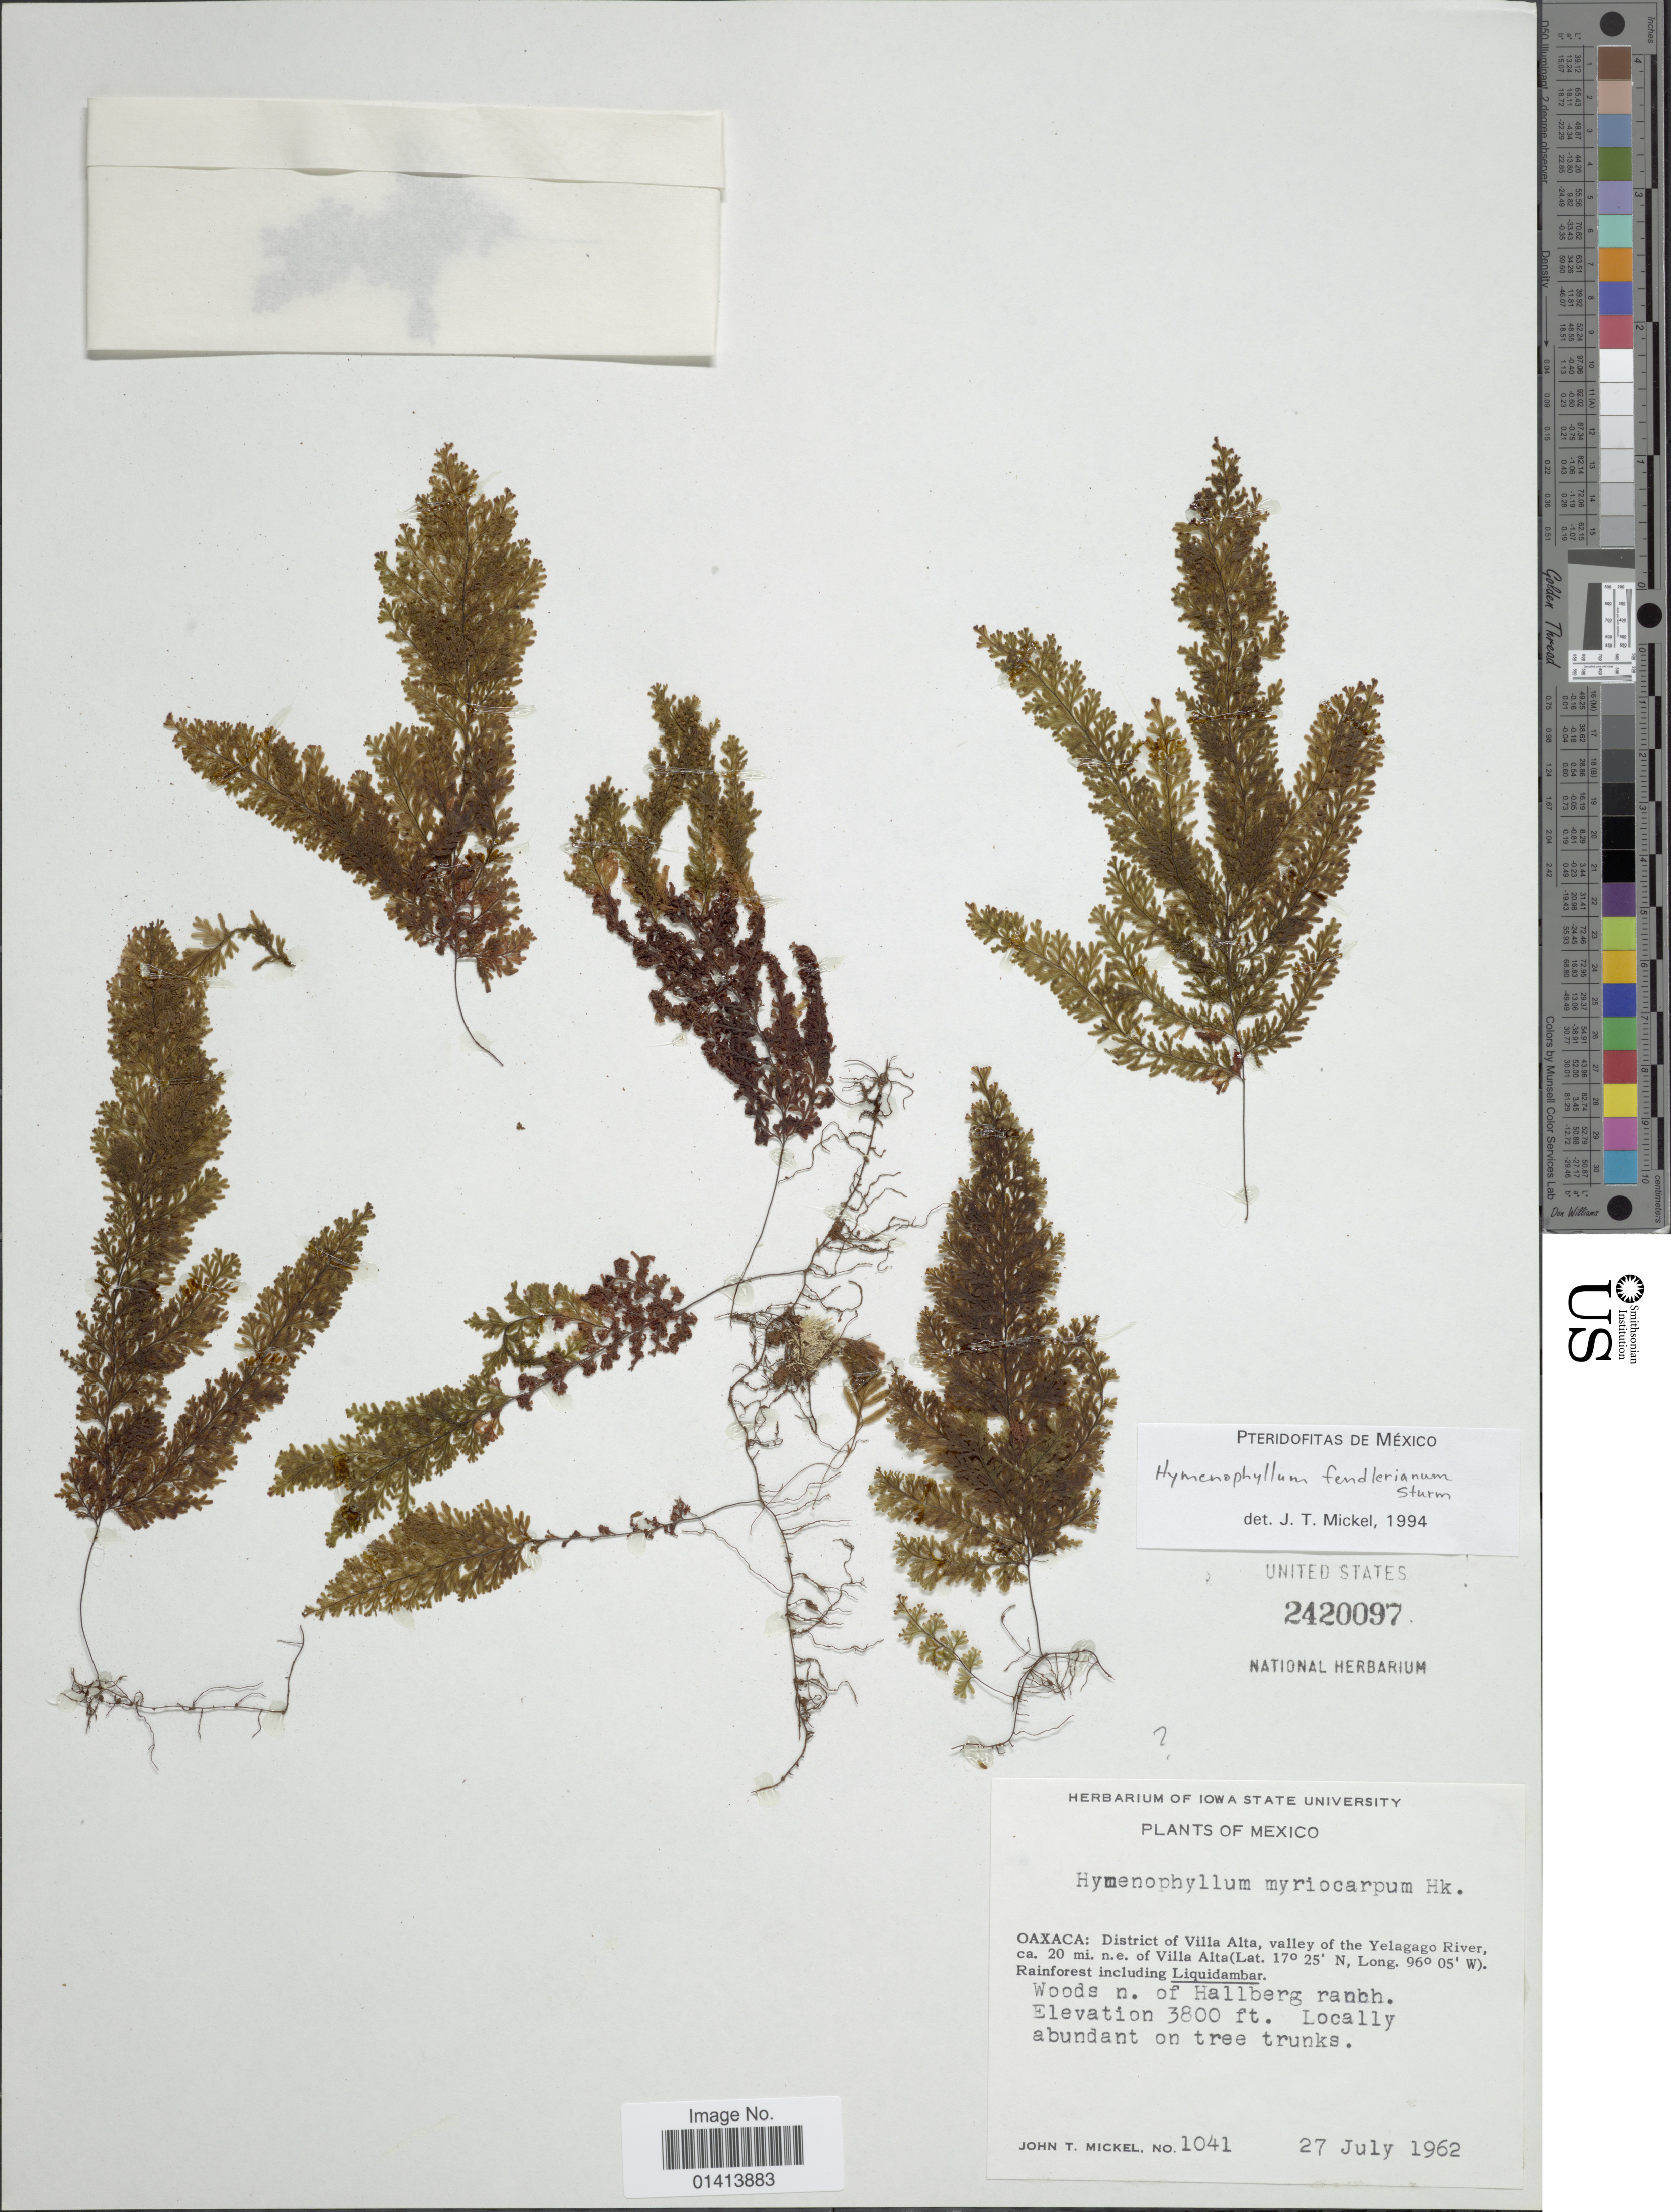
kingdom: Plantae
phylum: Tracheophyta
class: Polypodiopsida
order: Hymenophyllales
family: Hymenophyllaceae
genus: Hymenophyllum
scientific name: Hymenophyllum fendlerianum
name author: J.W. Sturm in Mart.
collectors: J. T. Mickel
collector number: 1041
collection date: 1962-07-27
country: Mexico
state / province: Oaxaca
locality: District of Villa Alta, valley of the Yelagago River, ca 20 mi. n.e. of Villa Alta, Woods n of Hallberg ranch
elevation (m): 1158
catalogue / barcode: US 2420097